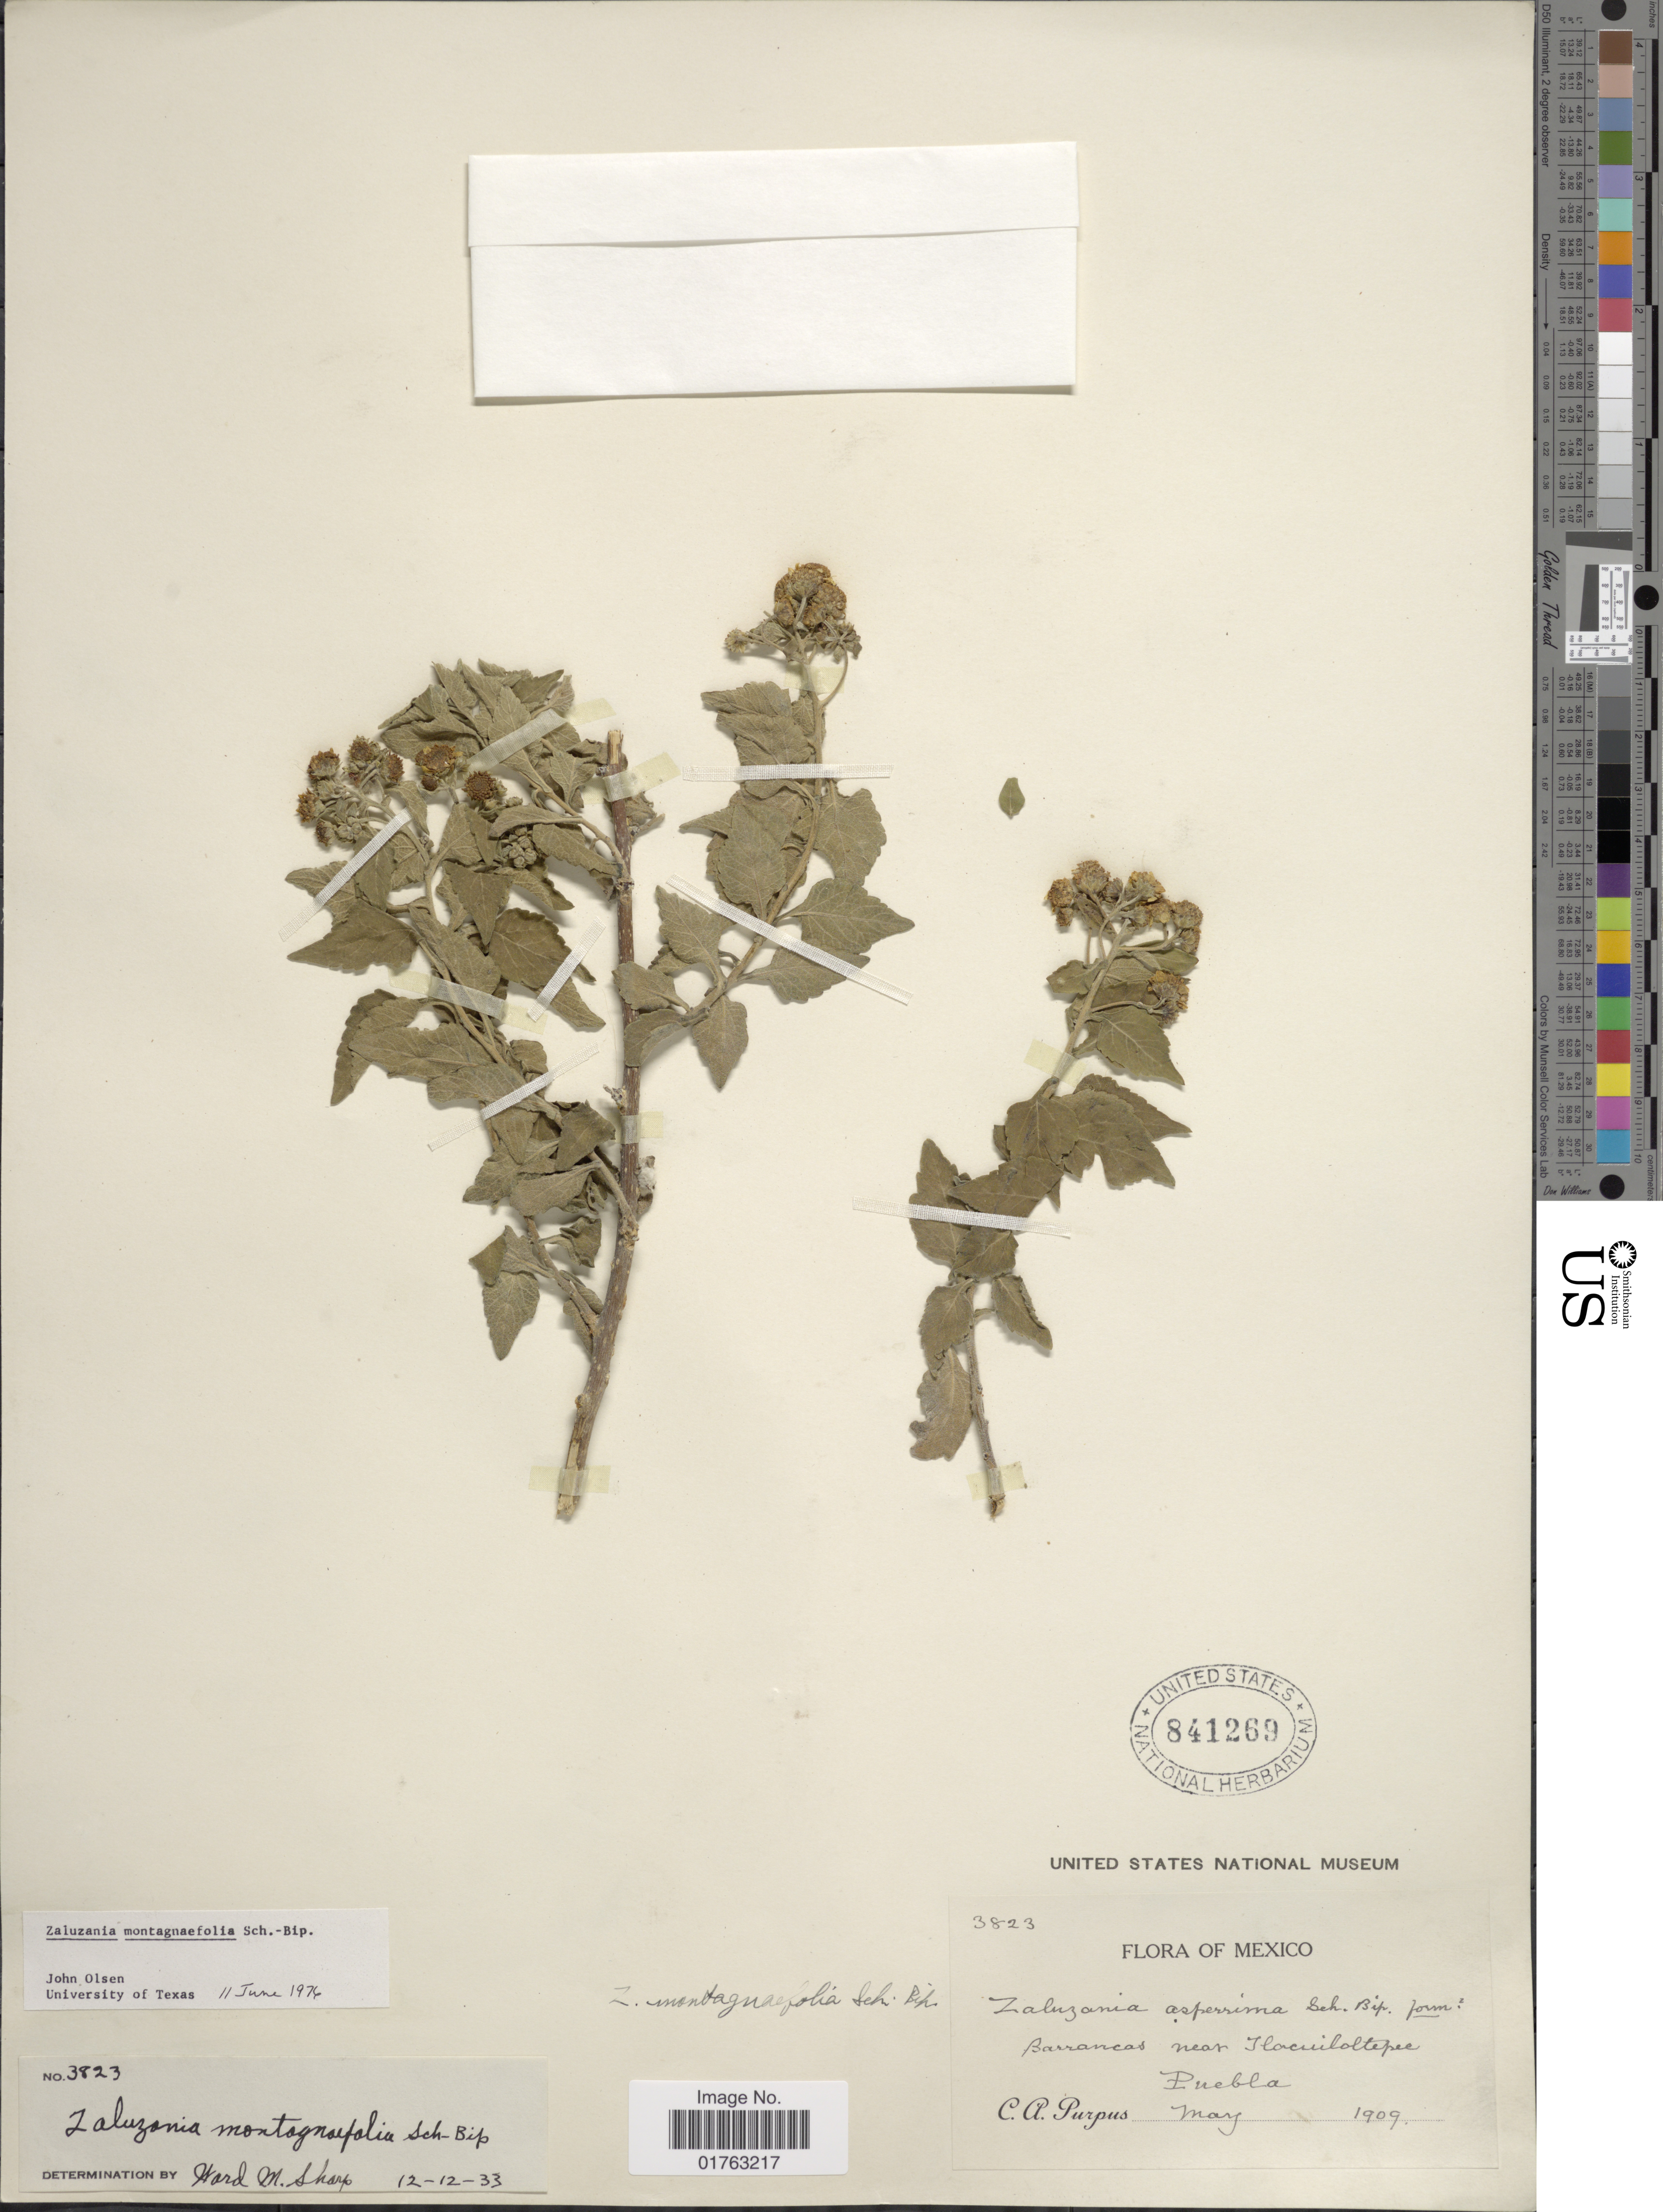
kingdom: Plantae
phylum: Tracheophyta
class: Magnoliopsida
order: Asterales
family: Asteraceae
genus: Zaluzania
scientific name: Zaluzania montagnaefolia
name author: Sch. Bip.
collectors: C. A. Purpus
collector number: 3823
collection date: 1909-05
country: Mexico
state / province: Puebla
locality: Barrancas near Tlacuilotepec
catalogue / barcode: US 841269